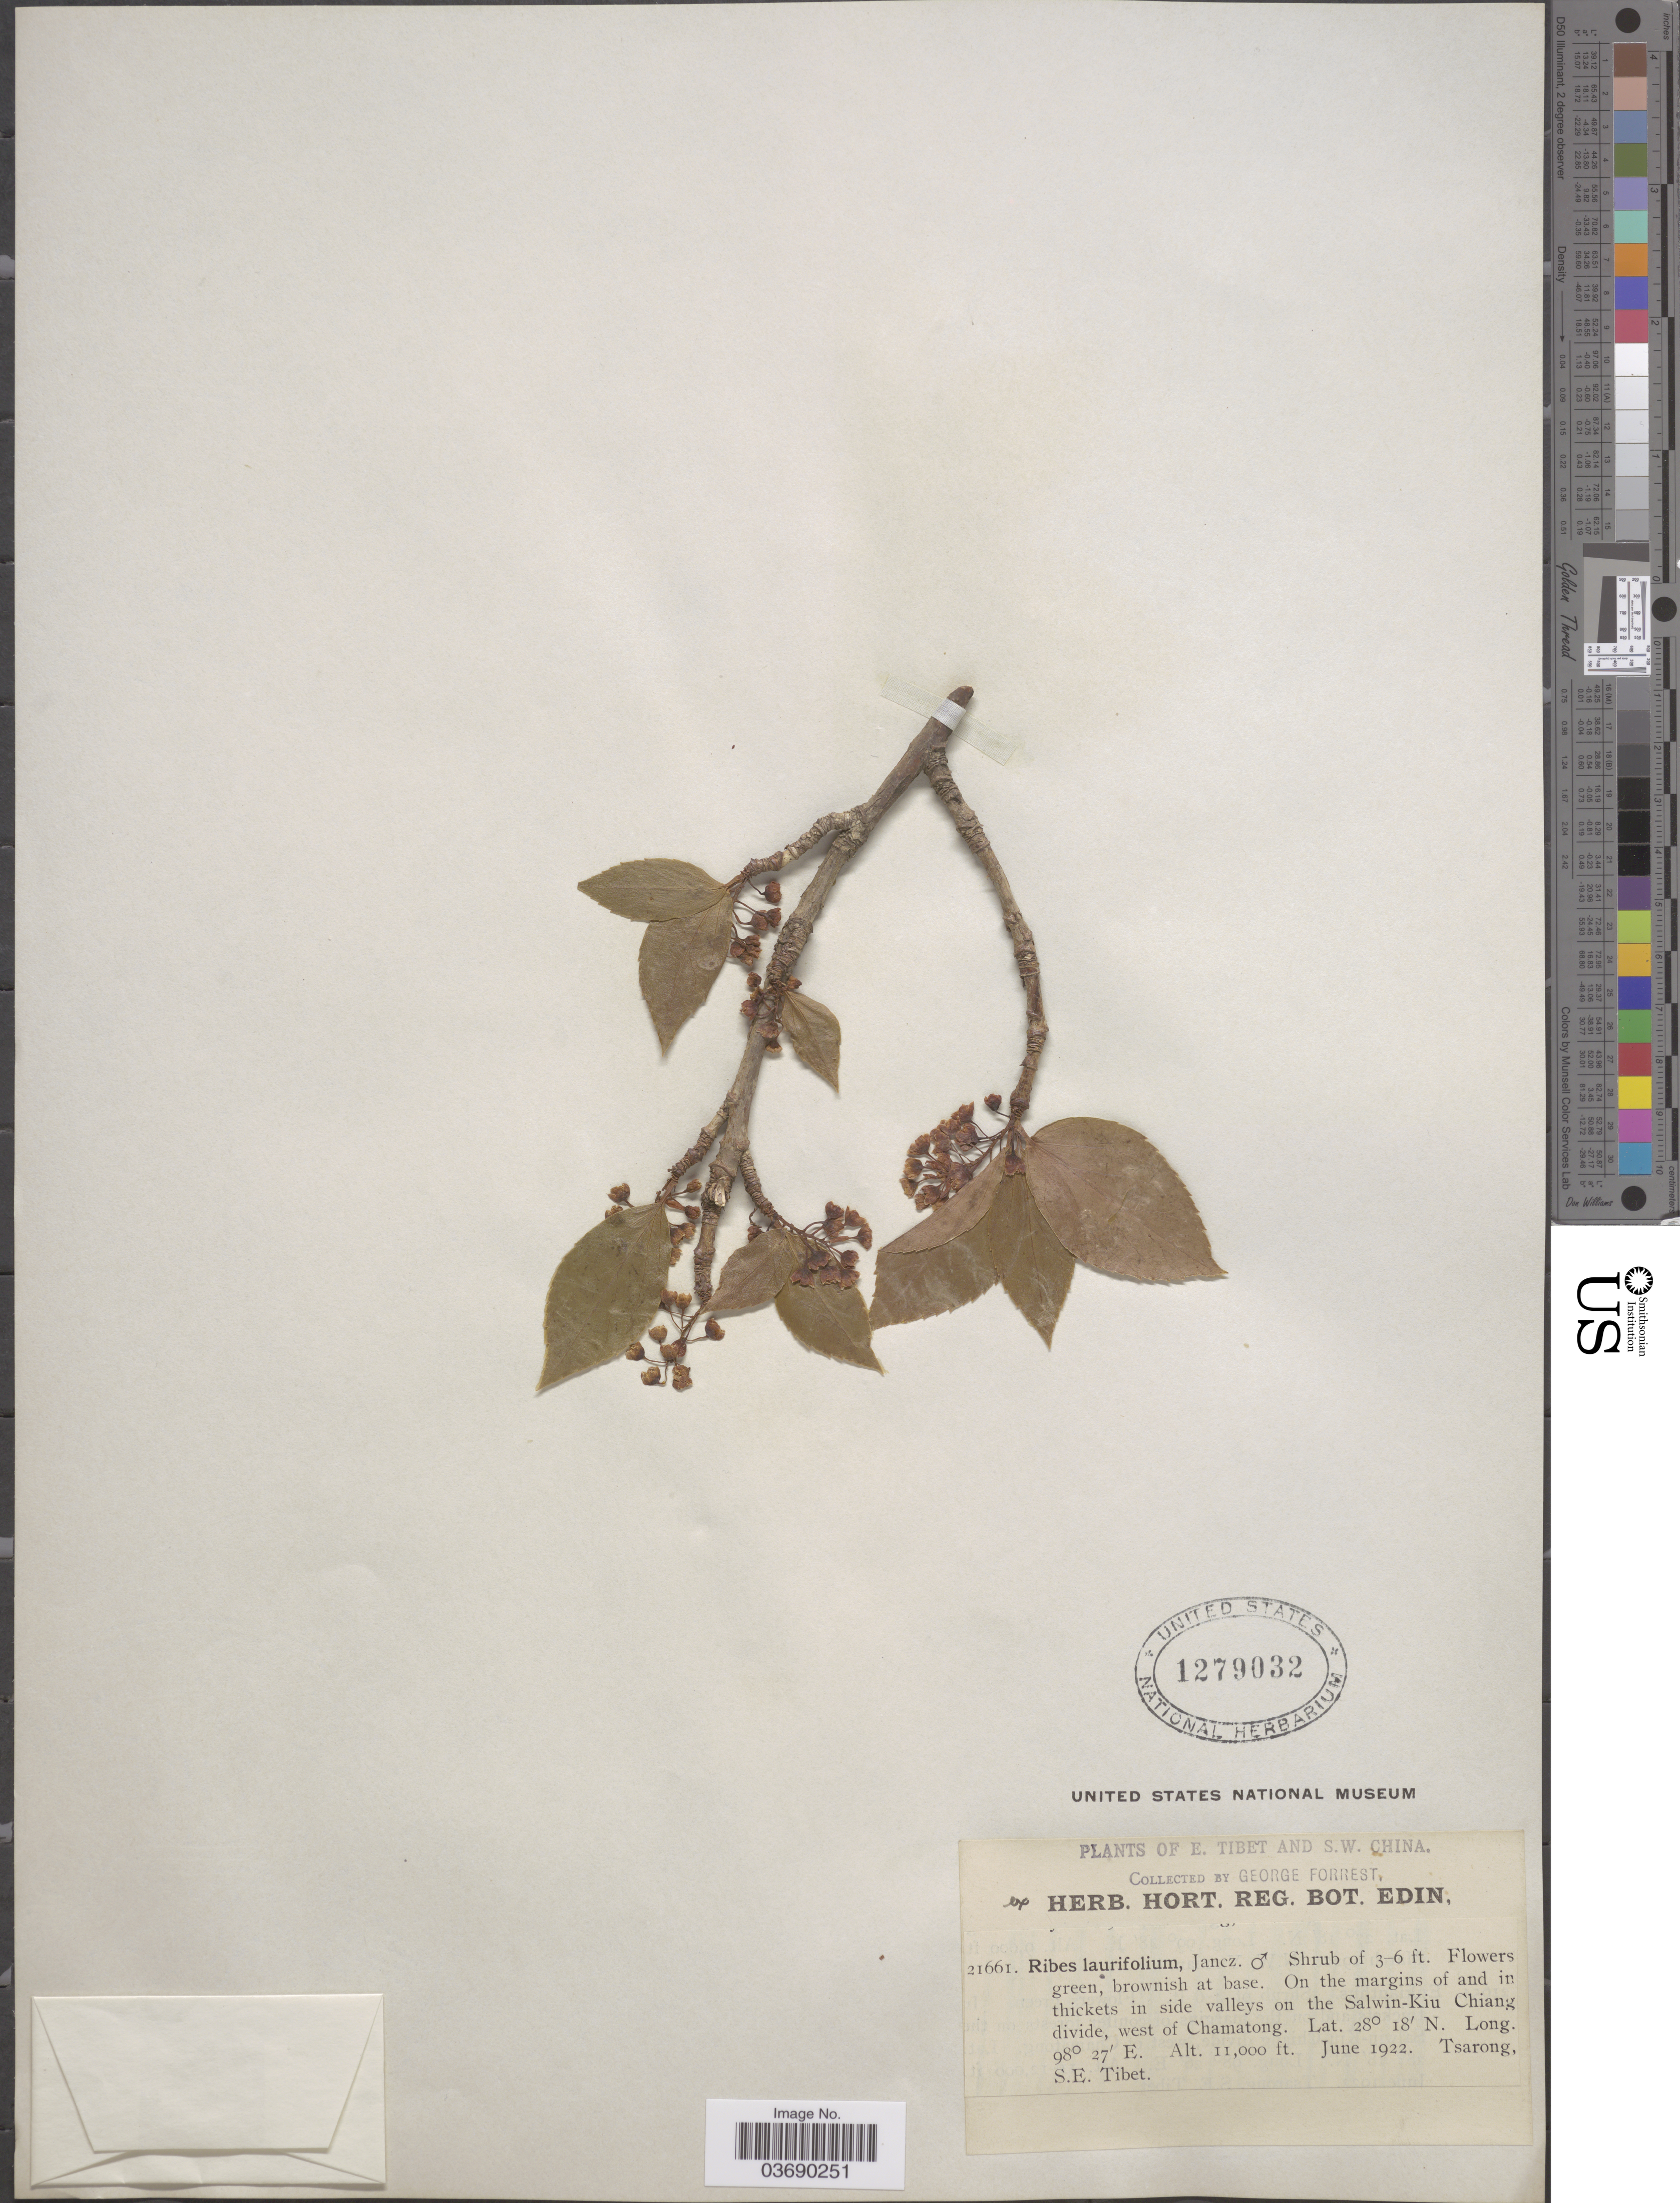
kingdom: Plantae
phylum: Tracheophyta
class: Magnoliopsida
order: Saxifragales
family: Grossulariaceae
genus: Ribes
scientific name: Ribes laurifolium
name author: Jancz.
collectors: G. Forrest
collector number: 21661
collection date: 1922-06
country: China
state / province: Xizang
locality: E. Tibet and S.W. China. In side valleys on the Salwin-Kiu Chiang divide, west of Chamatong. Tsarong, S.E. Tibet.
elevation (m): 3353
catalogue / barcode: US 1279032